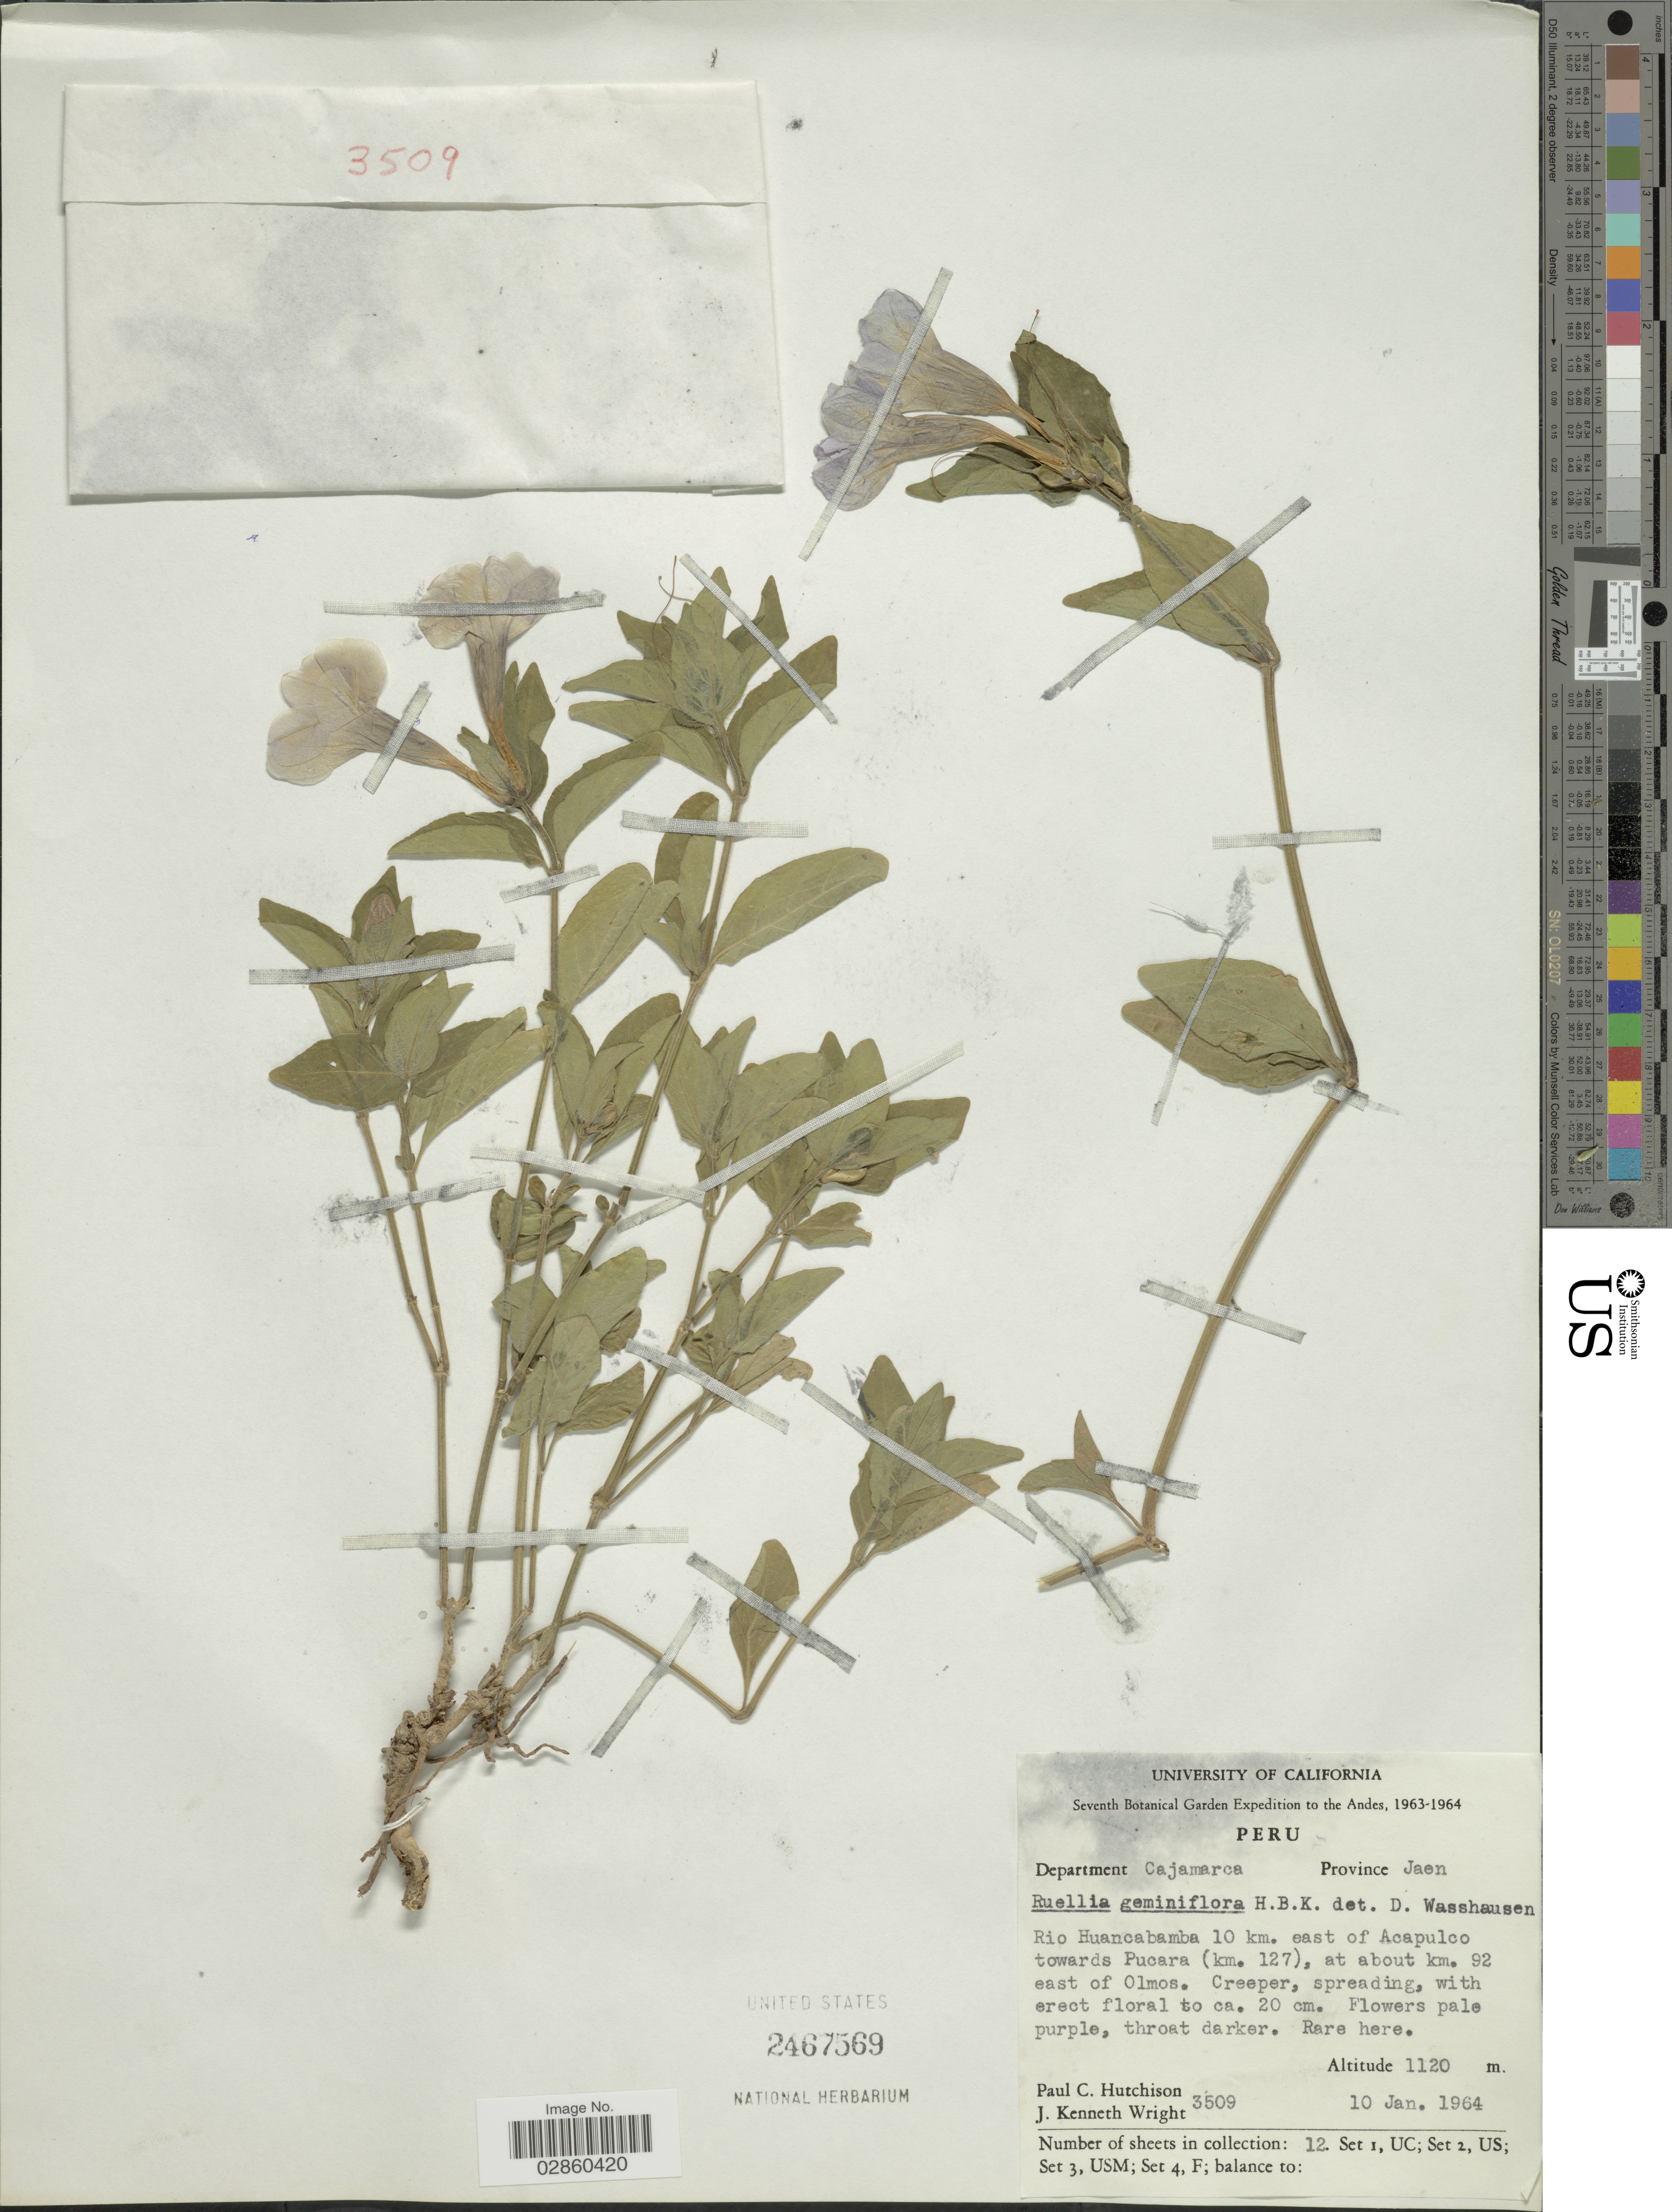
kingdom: Plantae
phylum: Tracheophyta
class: Magnoliopsida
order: Lamiales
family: Acanthaceae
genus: Ruellia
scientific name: Ruellia geminiflora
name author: Kunth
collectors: P. C. Hutchison & J. K. Wright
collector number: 3509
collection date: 1964-01-10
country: Peru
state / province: Cajamarca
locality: Andes. Department Cajamarca. Province Jaen. Rio Huancabamba 10 km. east of Acapulco towards Pucara (km. 127), at about km. 92 east of Olmos.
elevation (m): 1120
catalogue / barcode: US 2467569